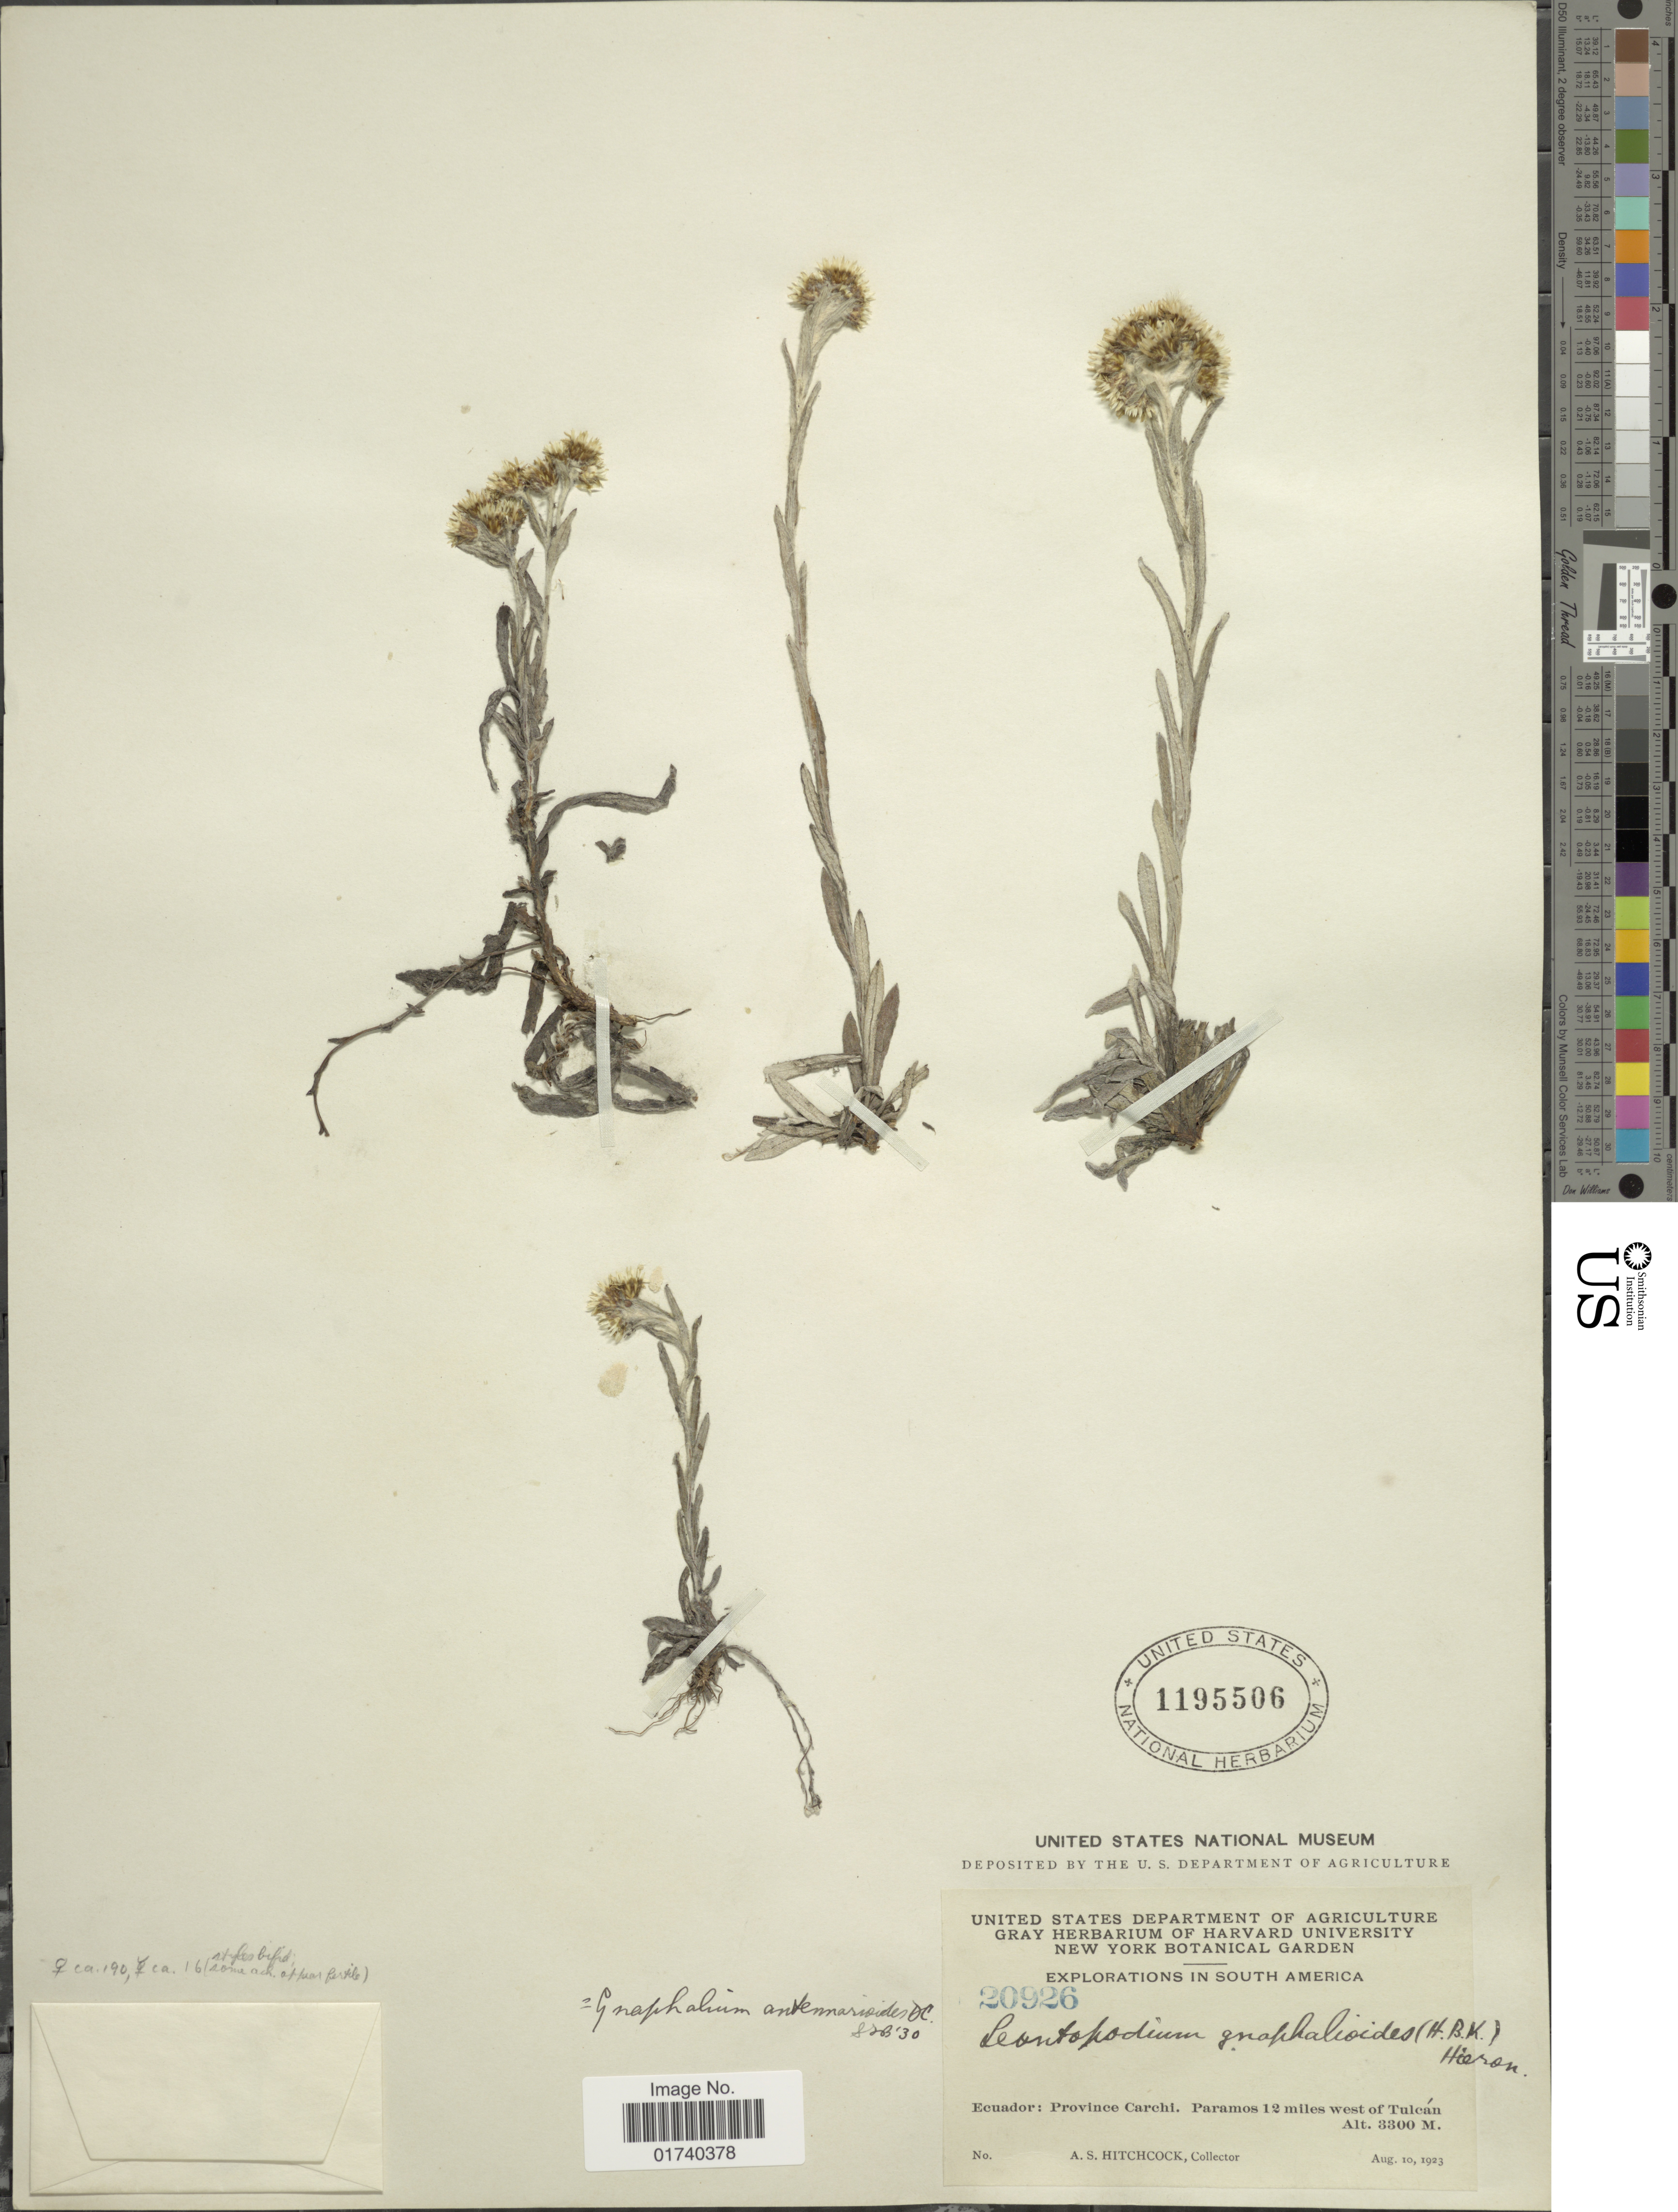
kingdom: Plantae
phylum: Tracheophyta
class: Magnoliopsida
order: Asterales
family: Asteraceae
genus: Chryselium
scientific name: Chryselium gnaphalioides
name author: (Kunth) Urtubey & S.E. Freire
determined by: Nesom, Guy L.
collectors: A. S. Hitchcock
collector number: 20926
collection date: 1923-08-10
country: Ecuador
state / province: Carchi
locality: Province Carchi, Paramos 12 miles west of Tulcan.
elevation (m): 3300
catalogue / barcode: US 1195506